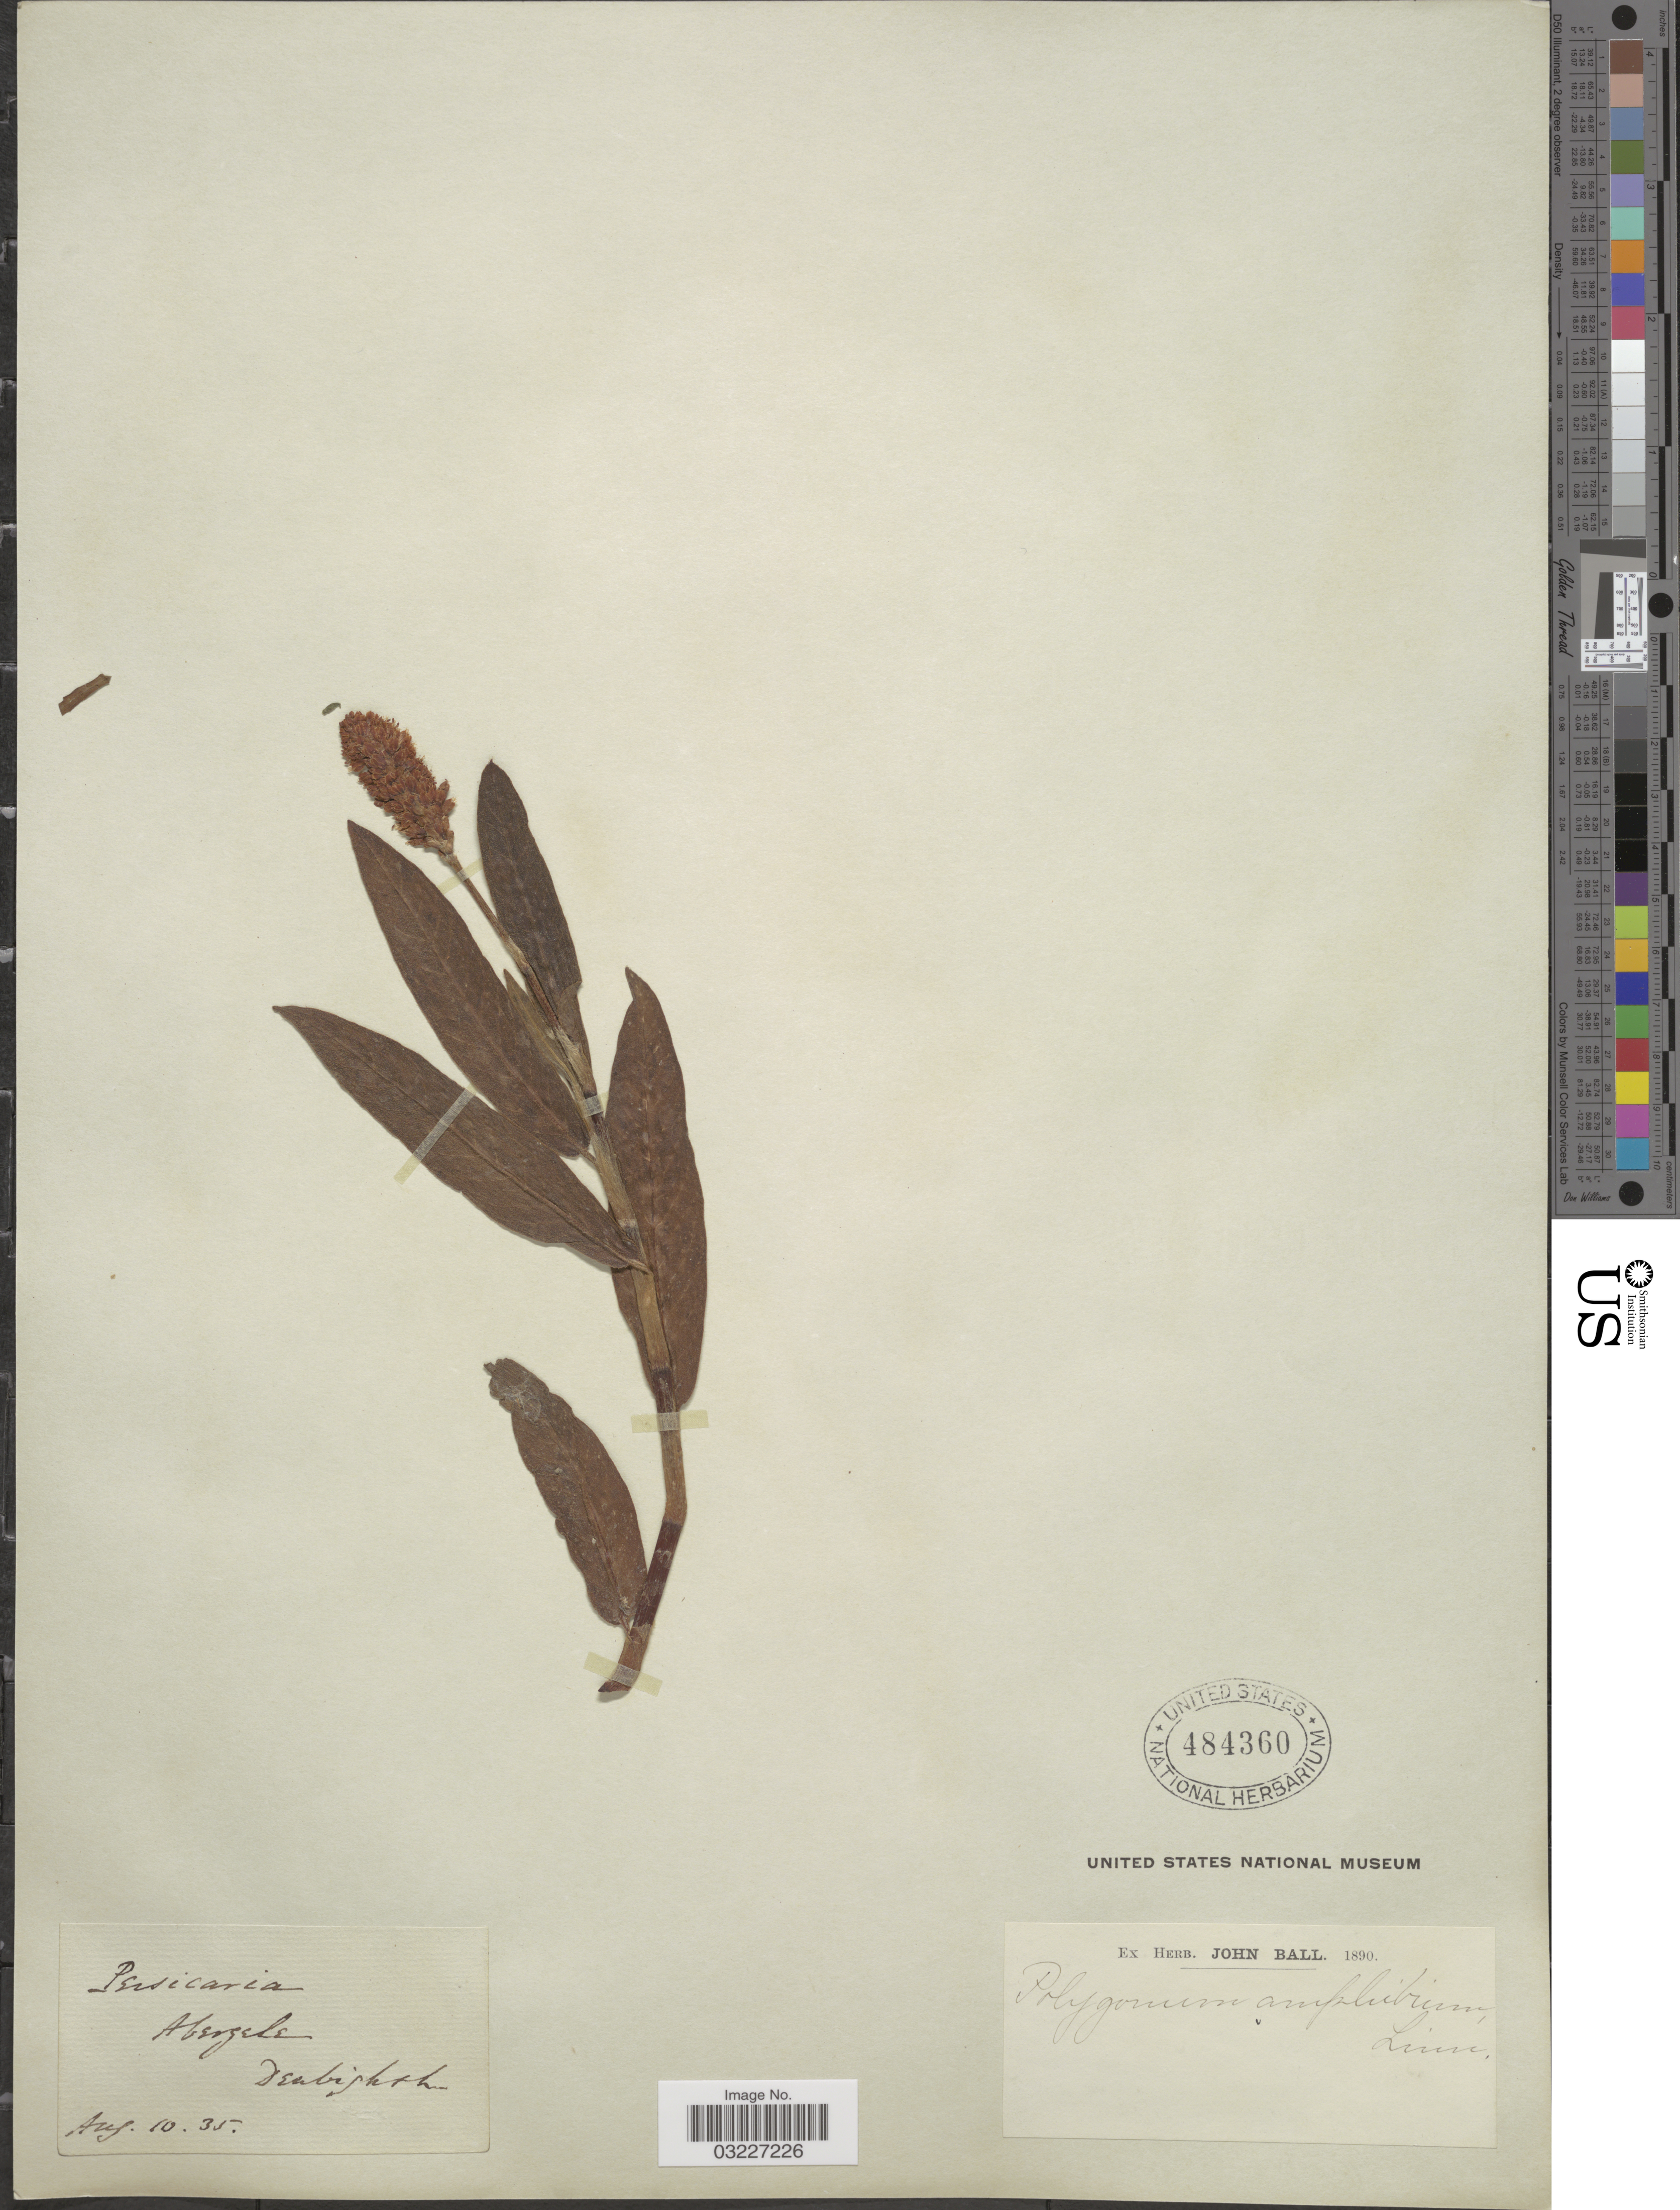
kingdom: Plantae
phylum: Tracheophyta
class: Magnoliopsida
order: Caryophyllales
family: Polygonaceae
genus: Polygonum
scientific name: Polygonum amphibium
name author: L.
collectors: ex herb. John Ball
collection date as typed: Transcribed d/m/y: 10/8/35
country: United Kingdom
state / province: Wales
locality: Abergele Denbighsh.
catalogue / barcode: US 484360